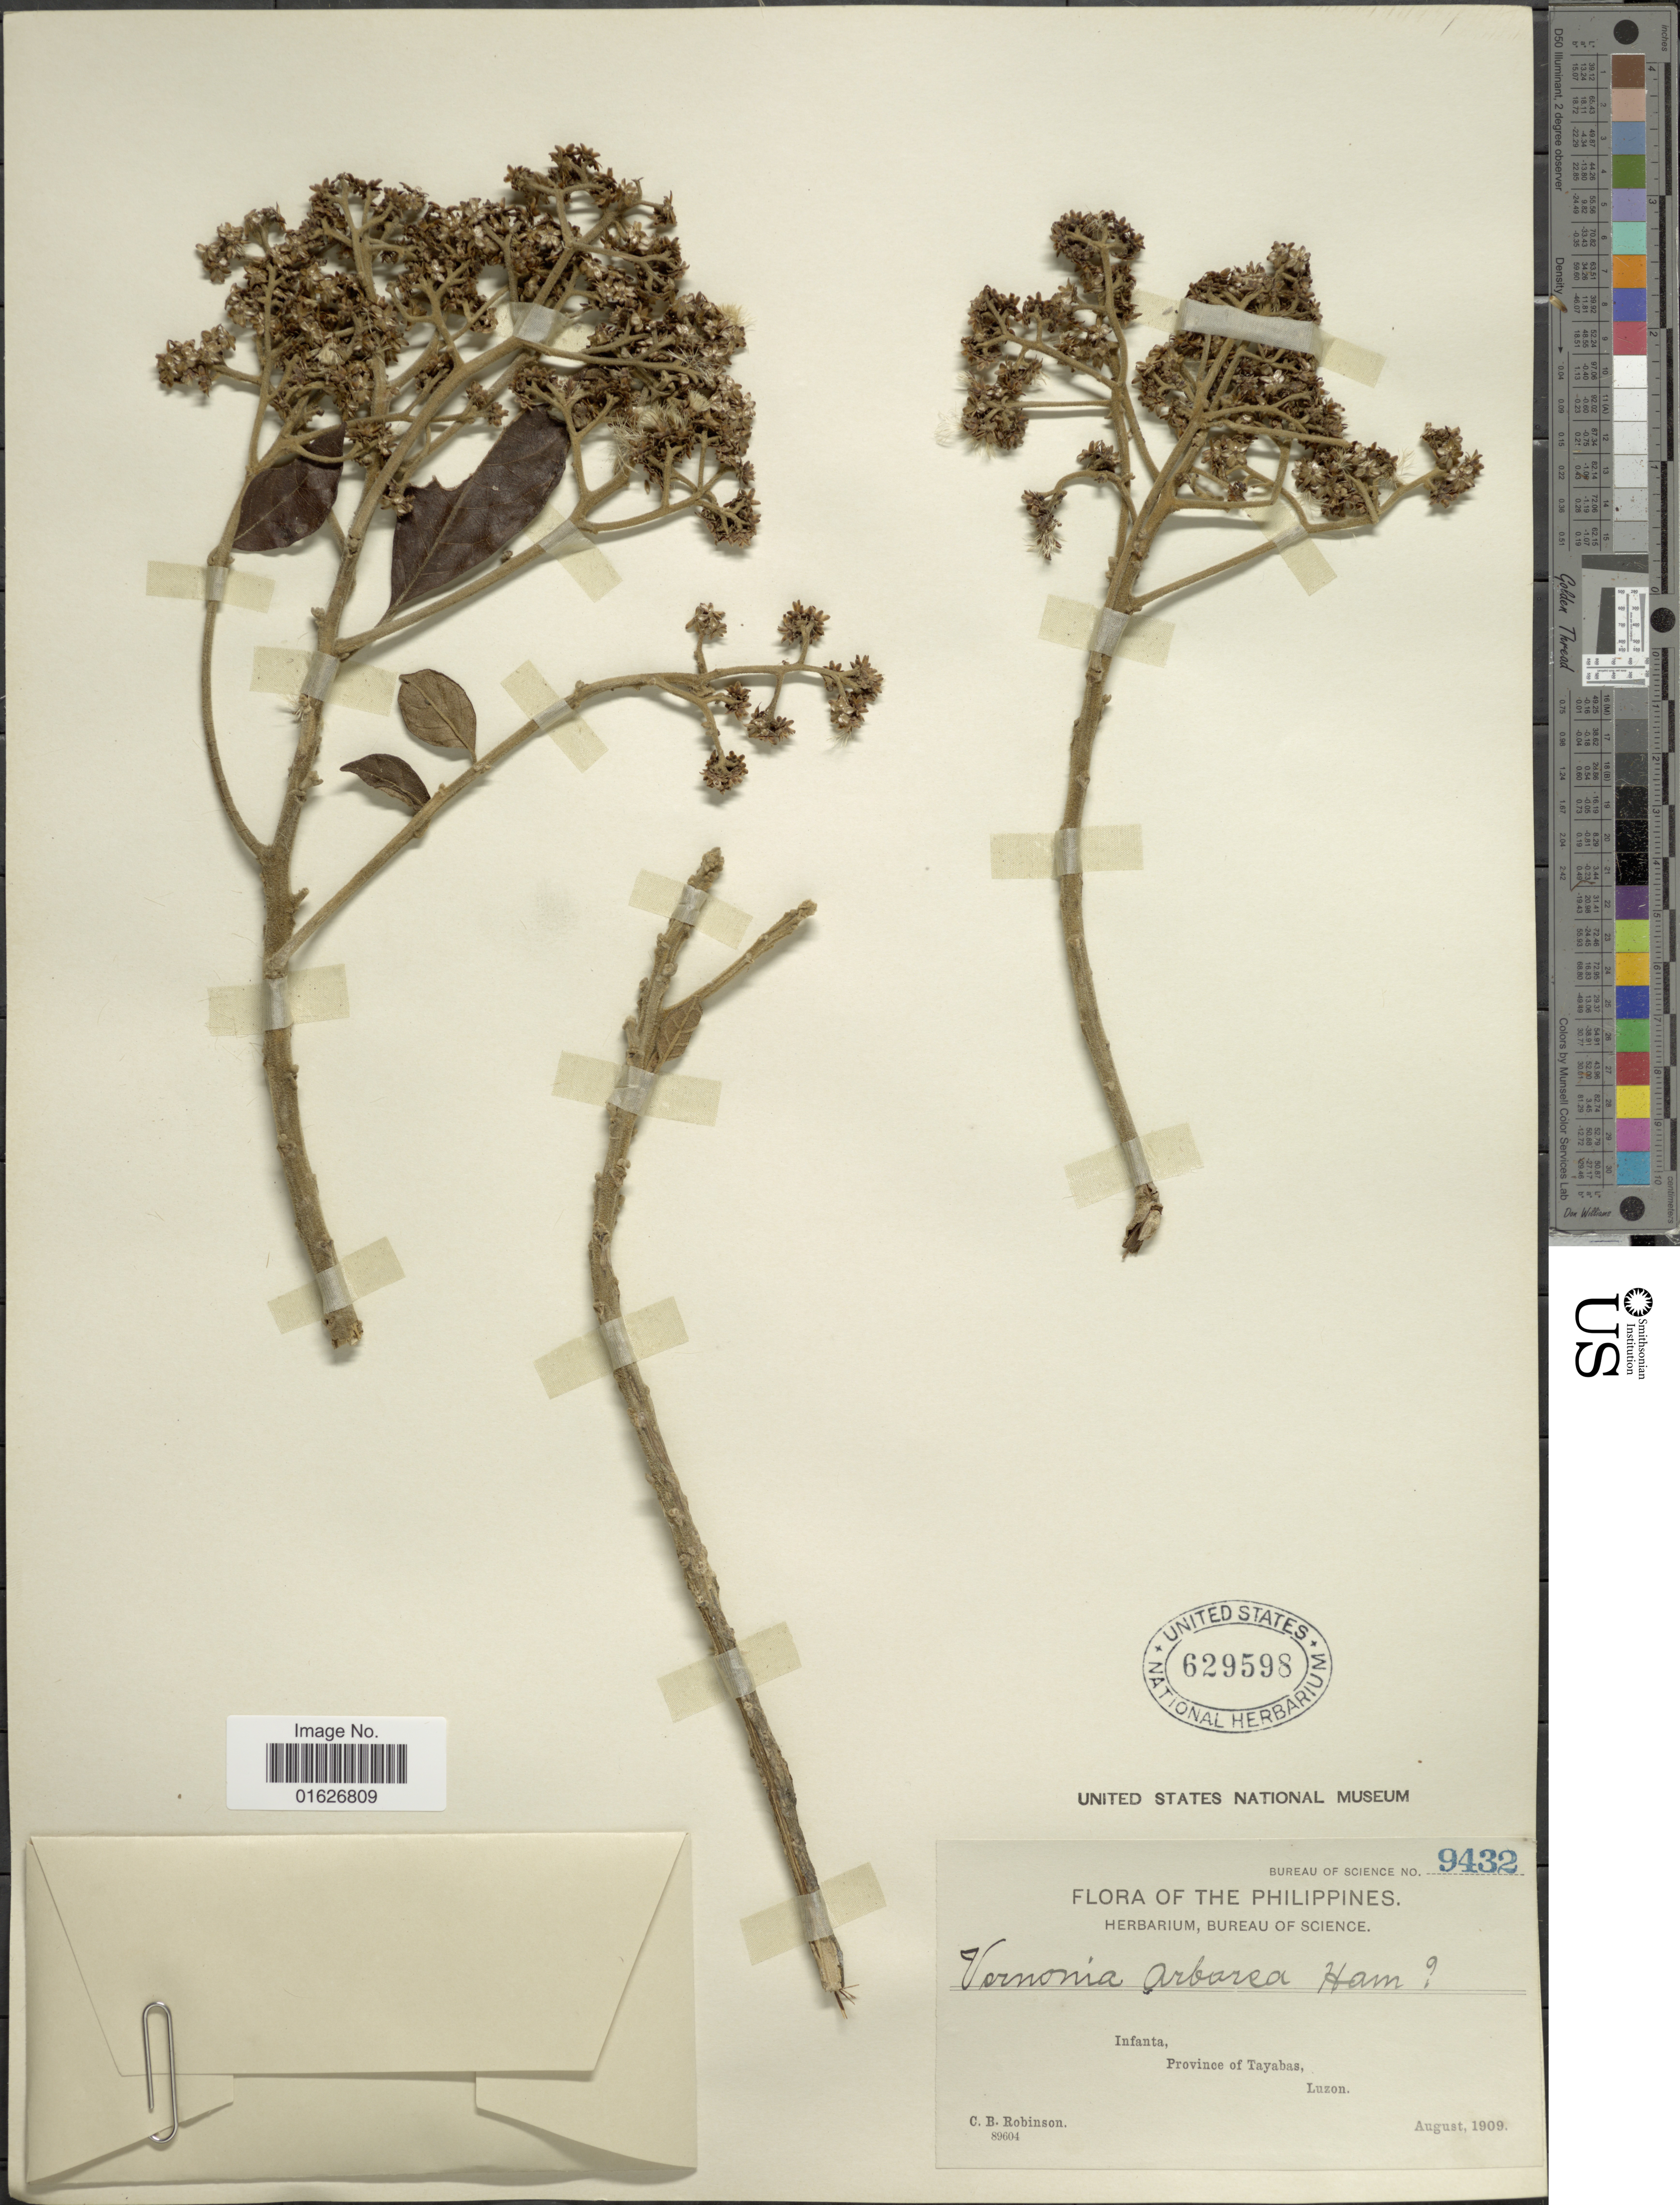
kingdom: Plantae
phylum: Tracheophyta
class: Magnoliopsida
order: Asterales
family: Asteraceae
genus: Strobocalyx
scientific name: Strobocalyx arborea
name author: (Buch.-Ham.) Sch. Bip.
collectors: C. Brobinson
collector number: Bureau of Science 9432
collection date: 1909-08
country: Philippines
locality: Infanta, Province of Tayabas, Luzon.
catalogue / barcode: US 629598